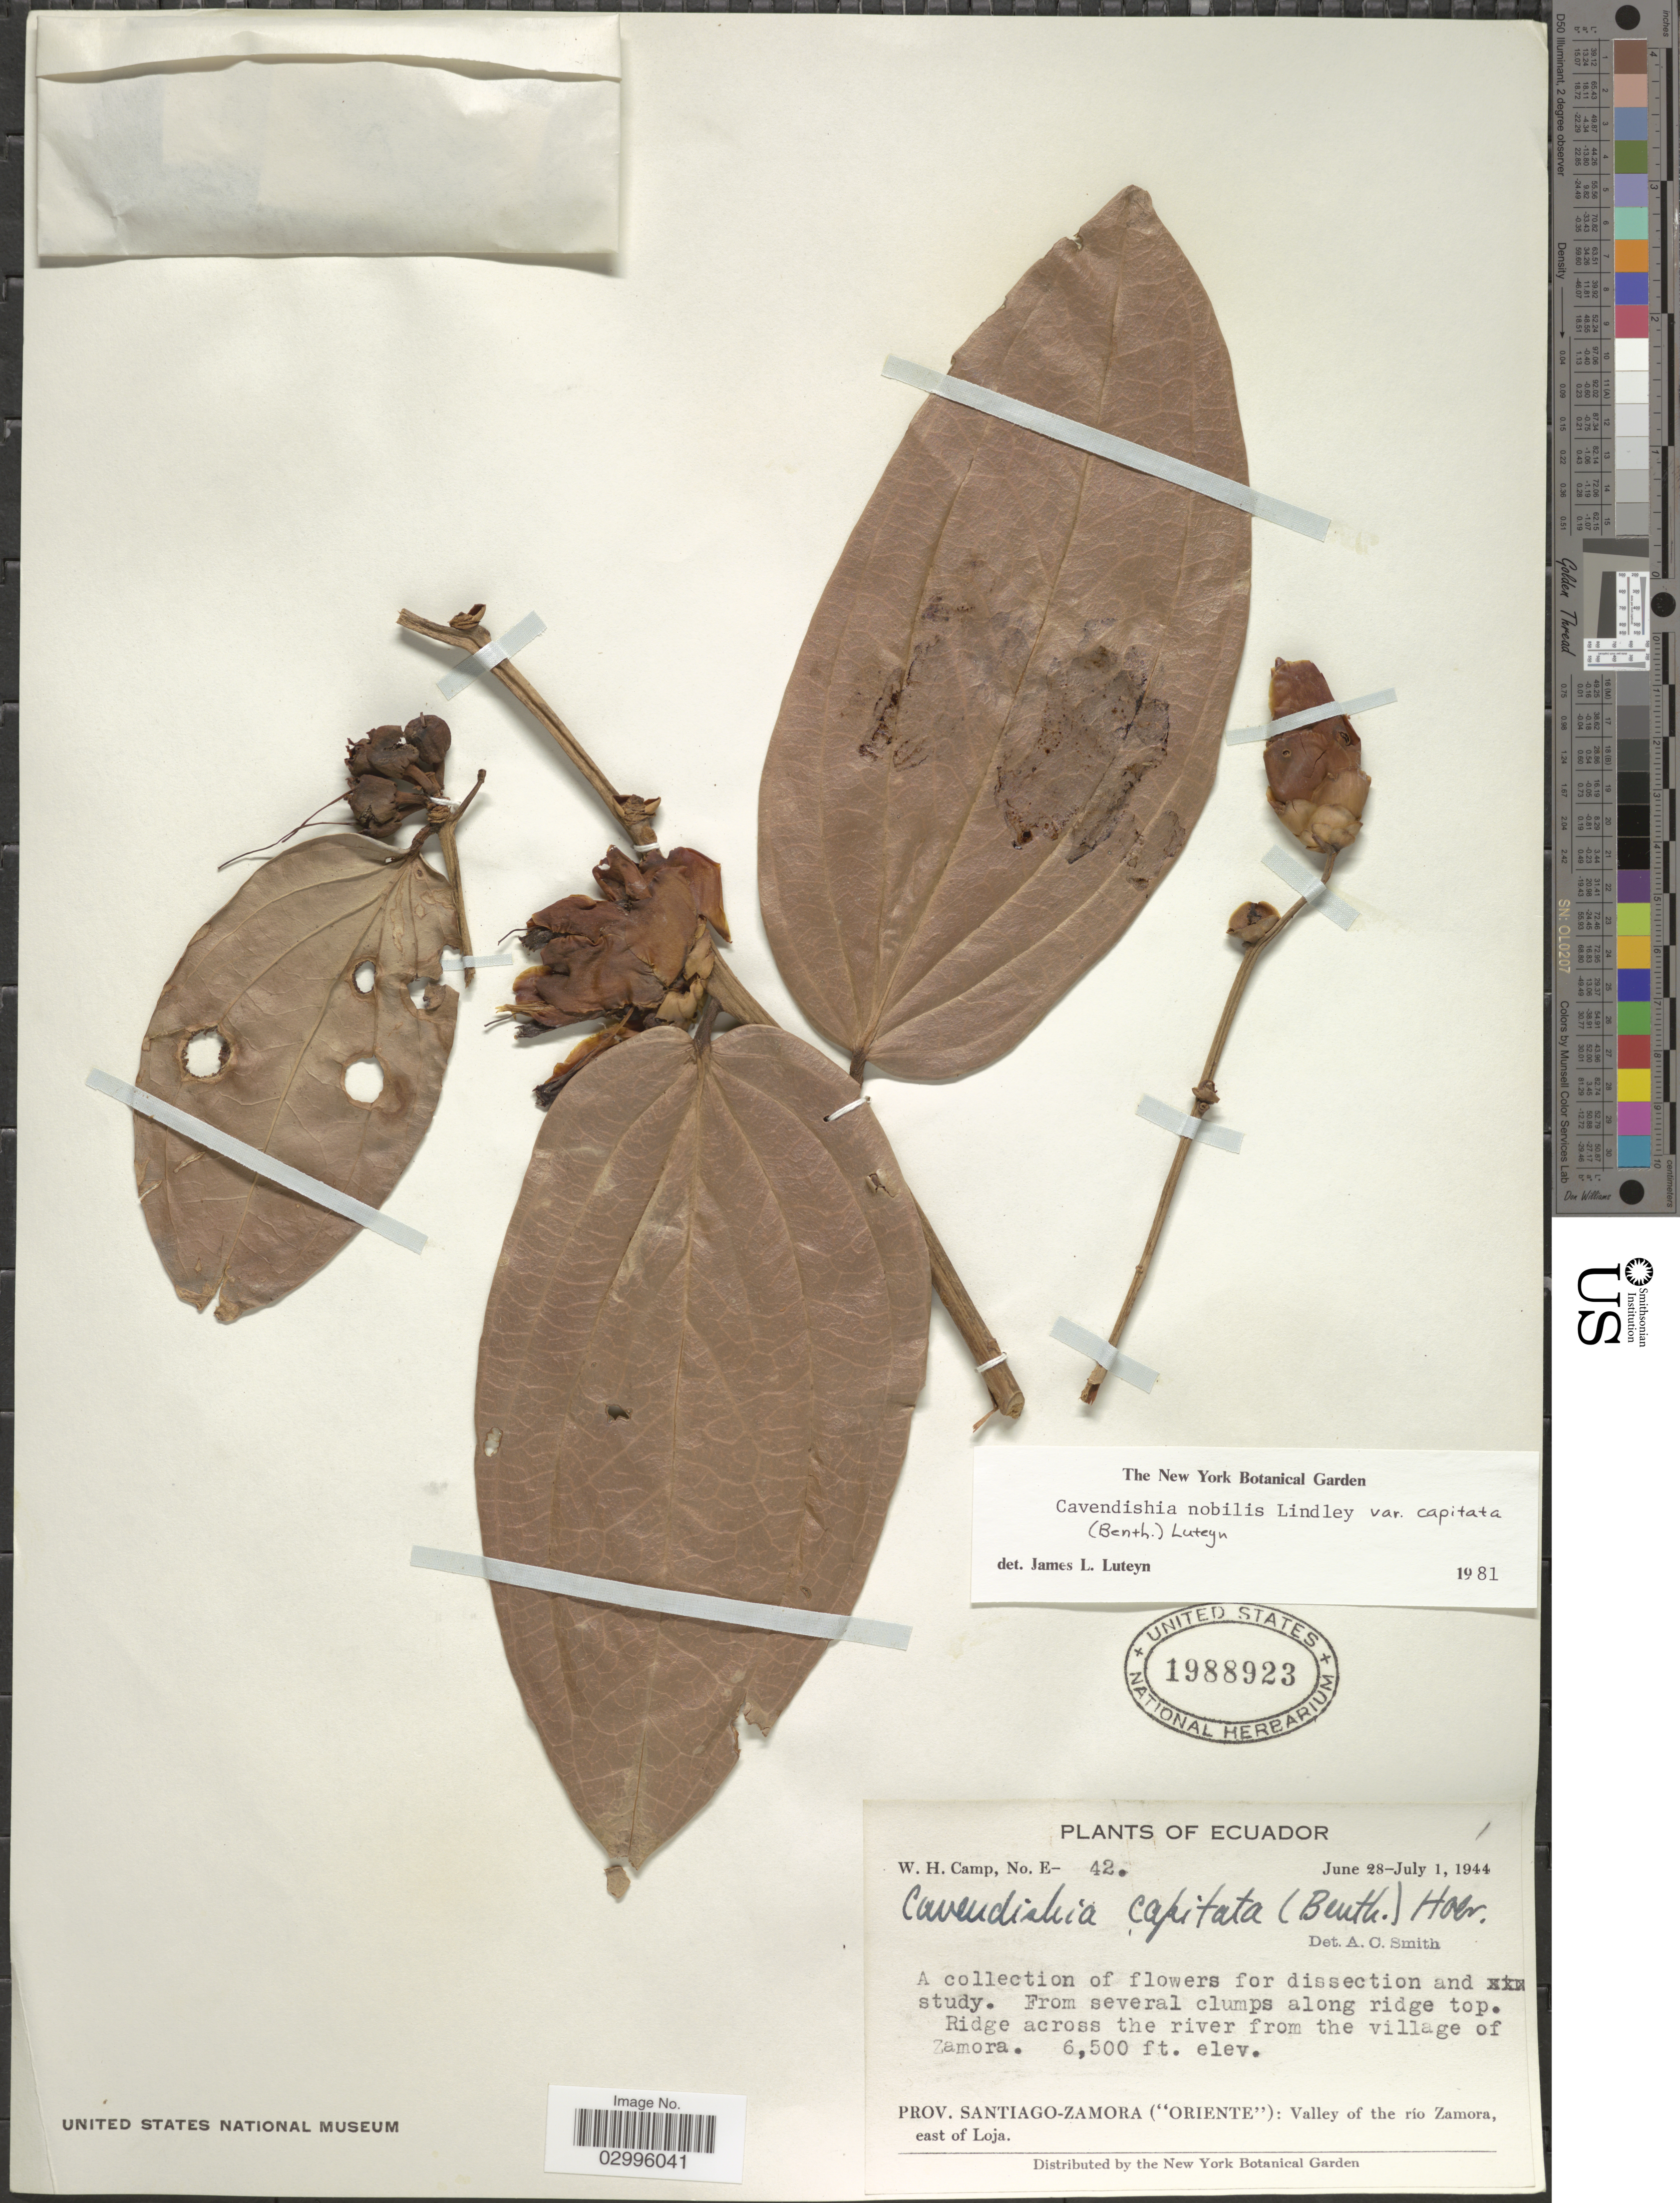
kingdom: Plantae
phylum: Tracheophyta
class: Magnoliopsida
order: Ericales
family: Ericaceae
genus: Cavendishia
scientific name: Cavendishia nobilis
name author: (Benth.) Lindl.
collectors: W. H. Camp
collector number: E-42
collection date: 1944-06-28/1944-07-01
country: Ecuador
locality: Ridge across the river from the village of Zamora. Prov. Santiago-Zamora ("Oriente"): Valley of the río Zamora, east of Loja.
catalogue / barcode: US 1988923